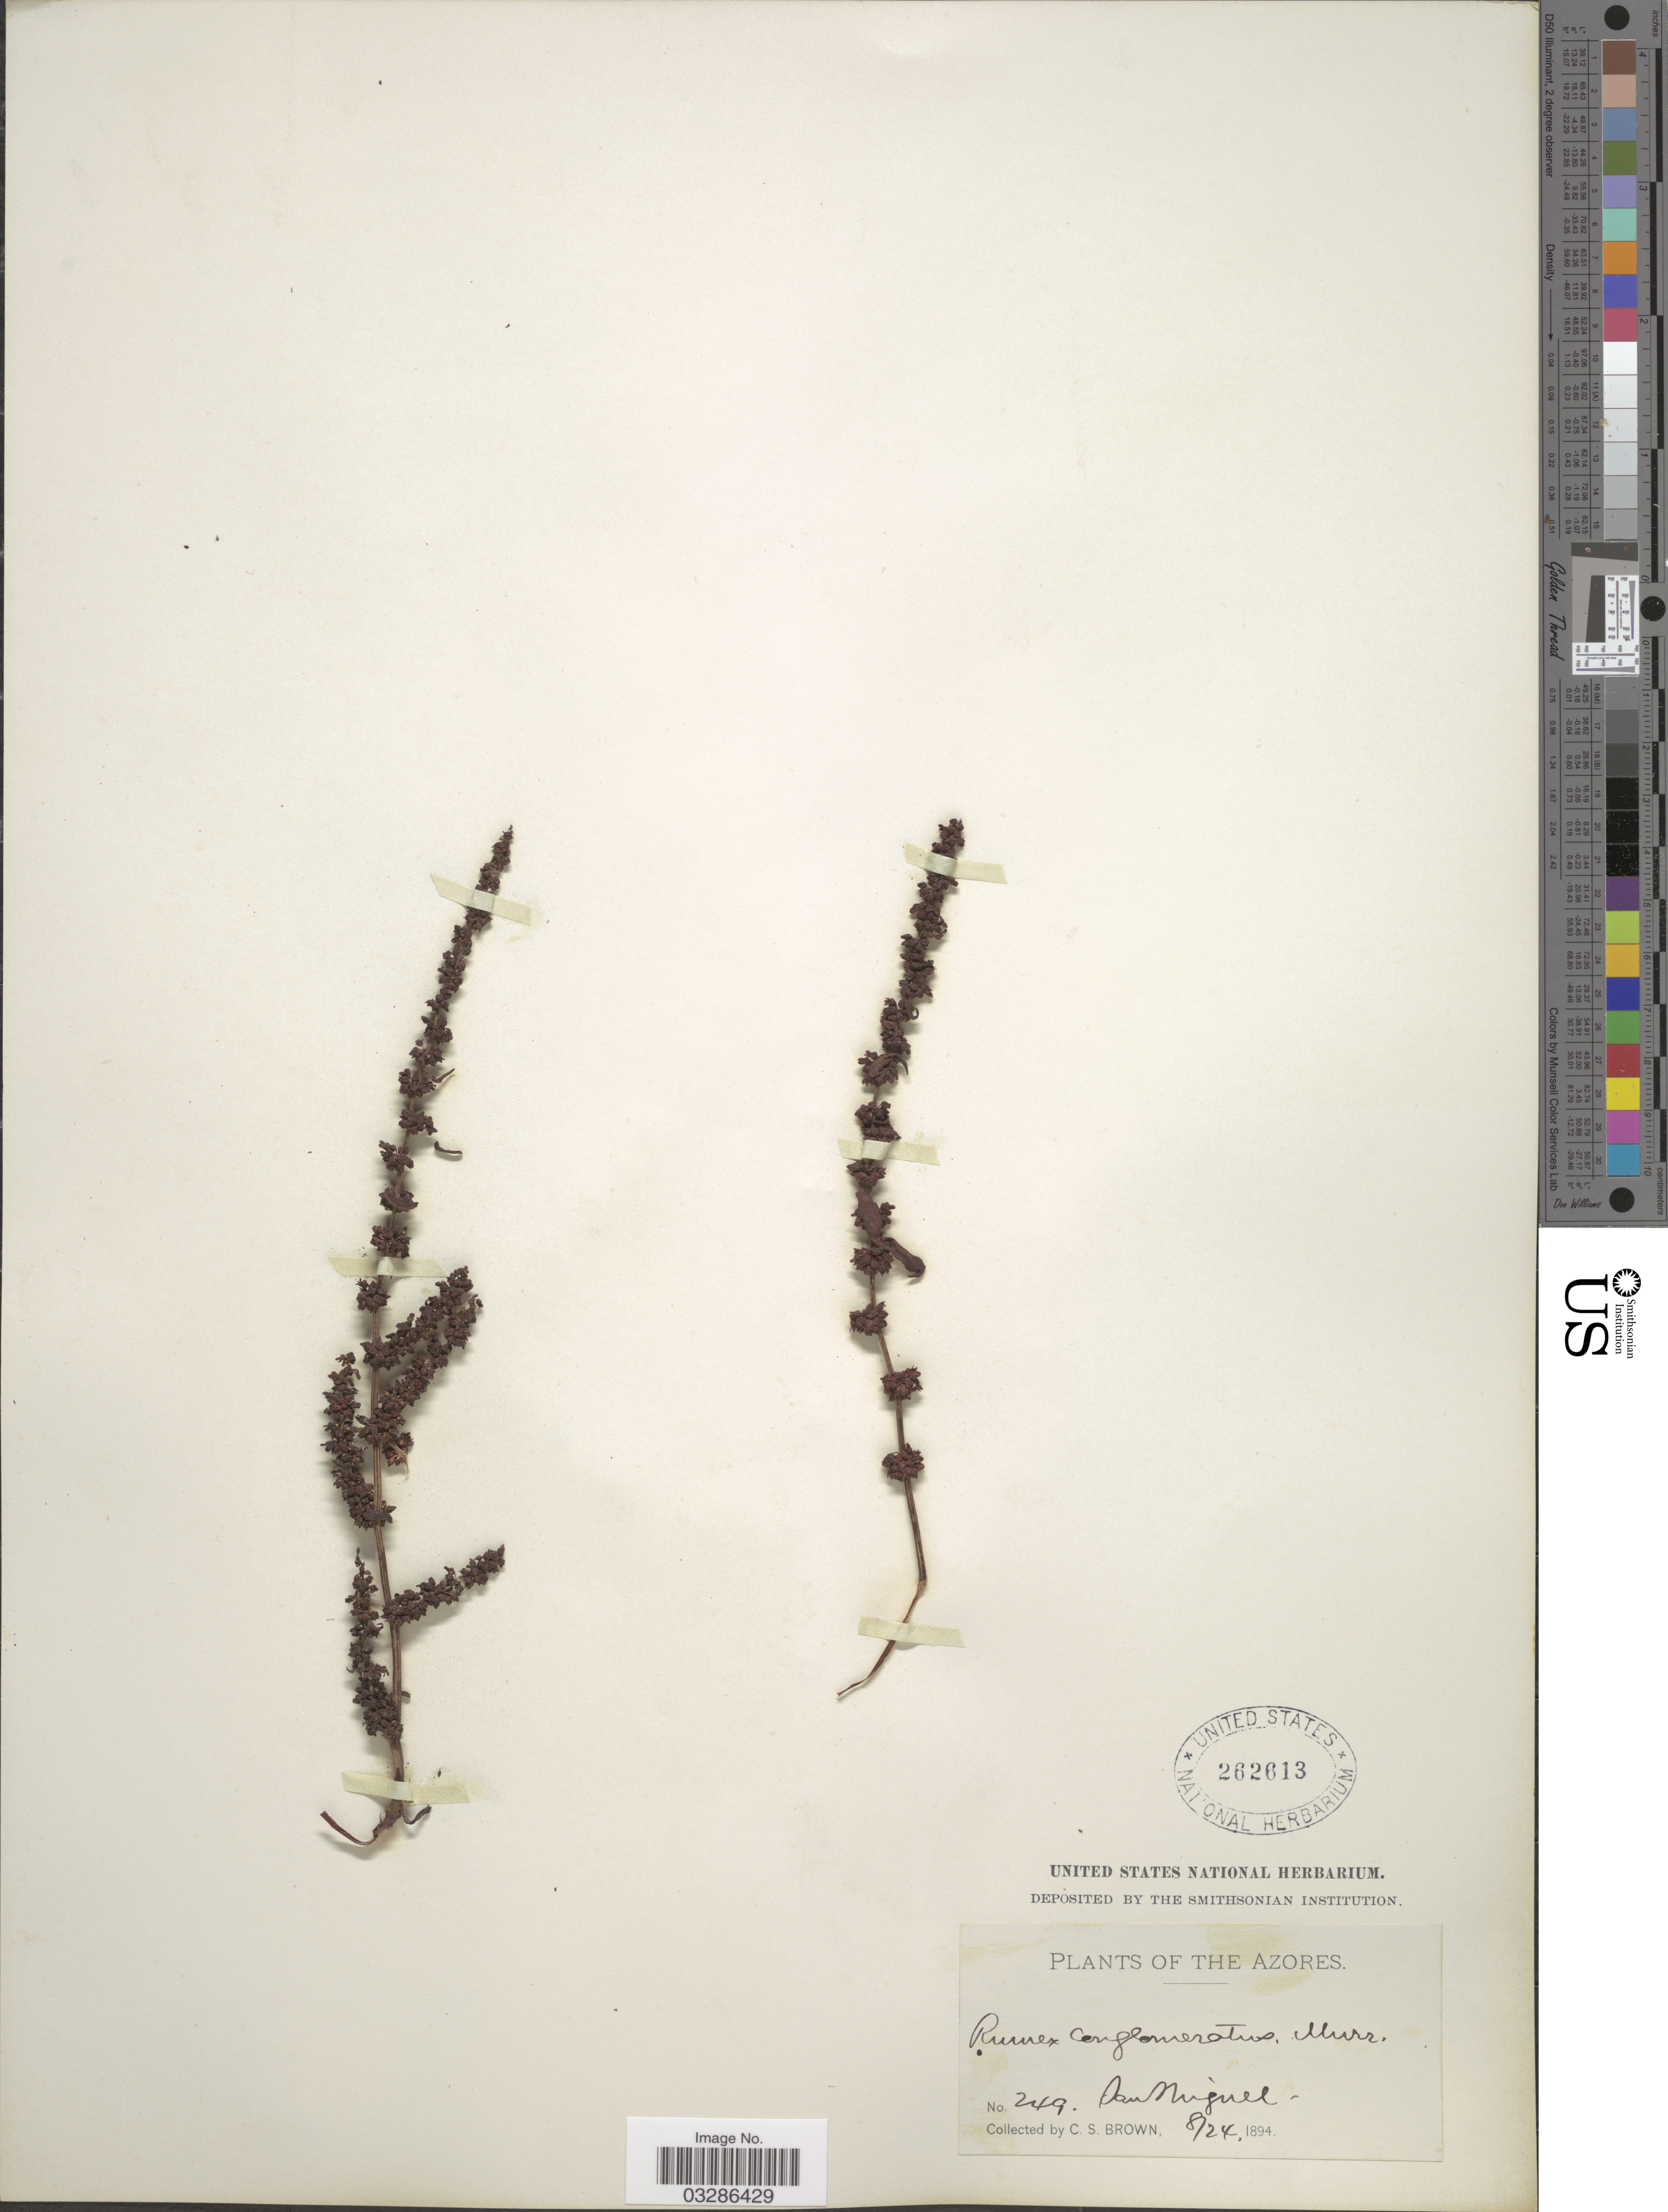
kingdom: Plantae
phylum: Tracheophyta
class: Magnoliopsida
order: Caryophyllales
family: Polygonaceae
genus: Rumex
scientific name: Rumex conglomeratus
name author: Murray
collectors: C. S. Brown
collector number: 249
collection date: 1894-08-24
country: Portugal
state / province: Azores (Aut. Reg.)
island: São Miguel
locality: San Miguel.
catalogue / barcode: US 262613